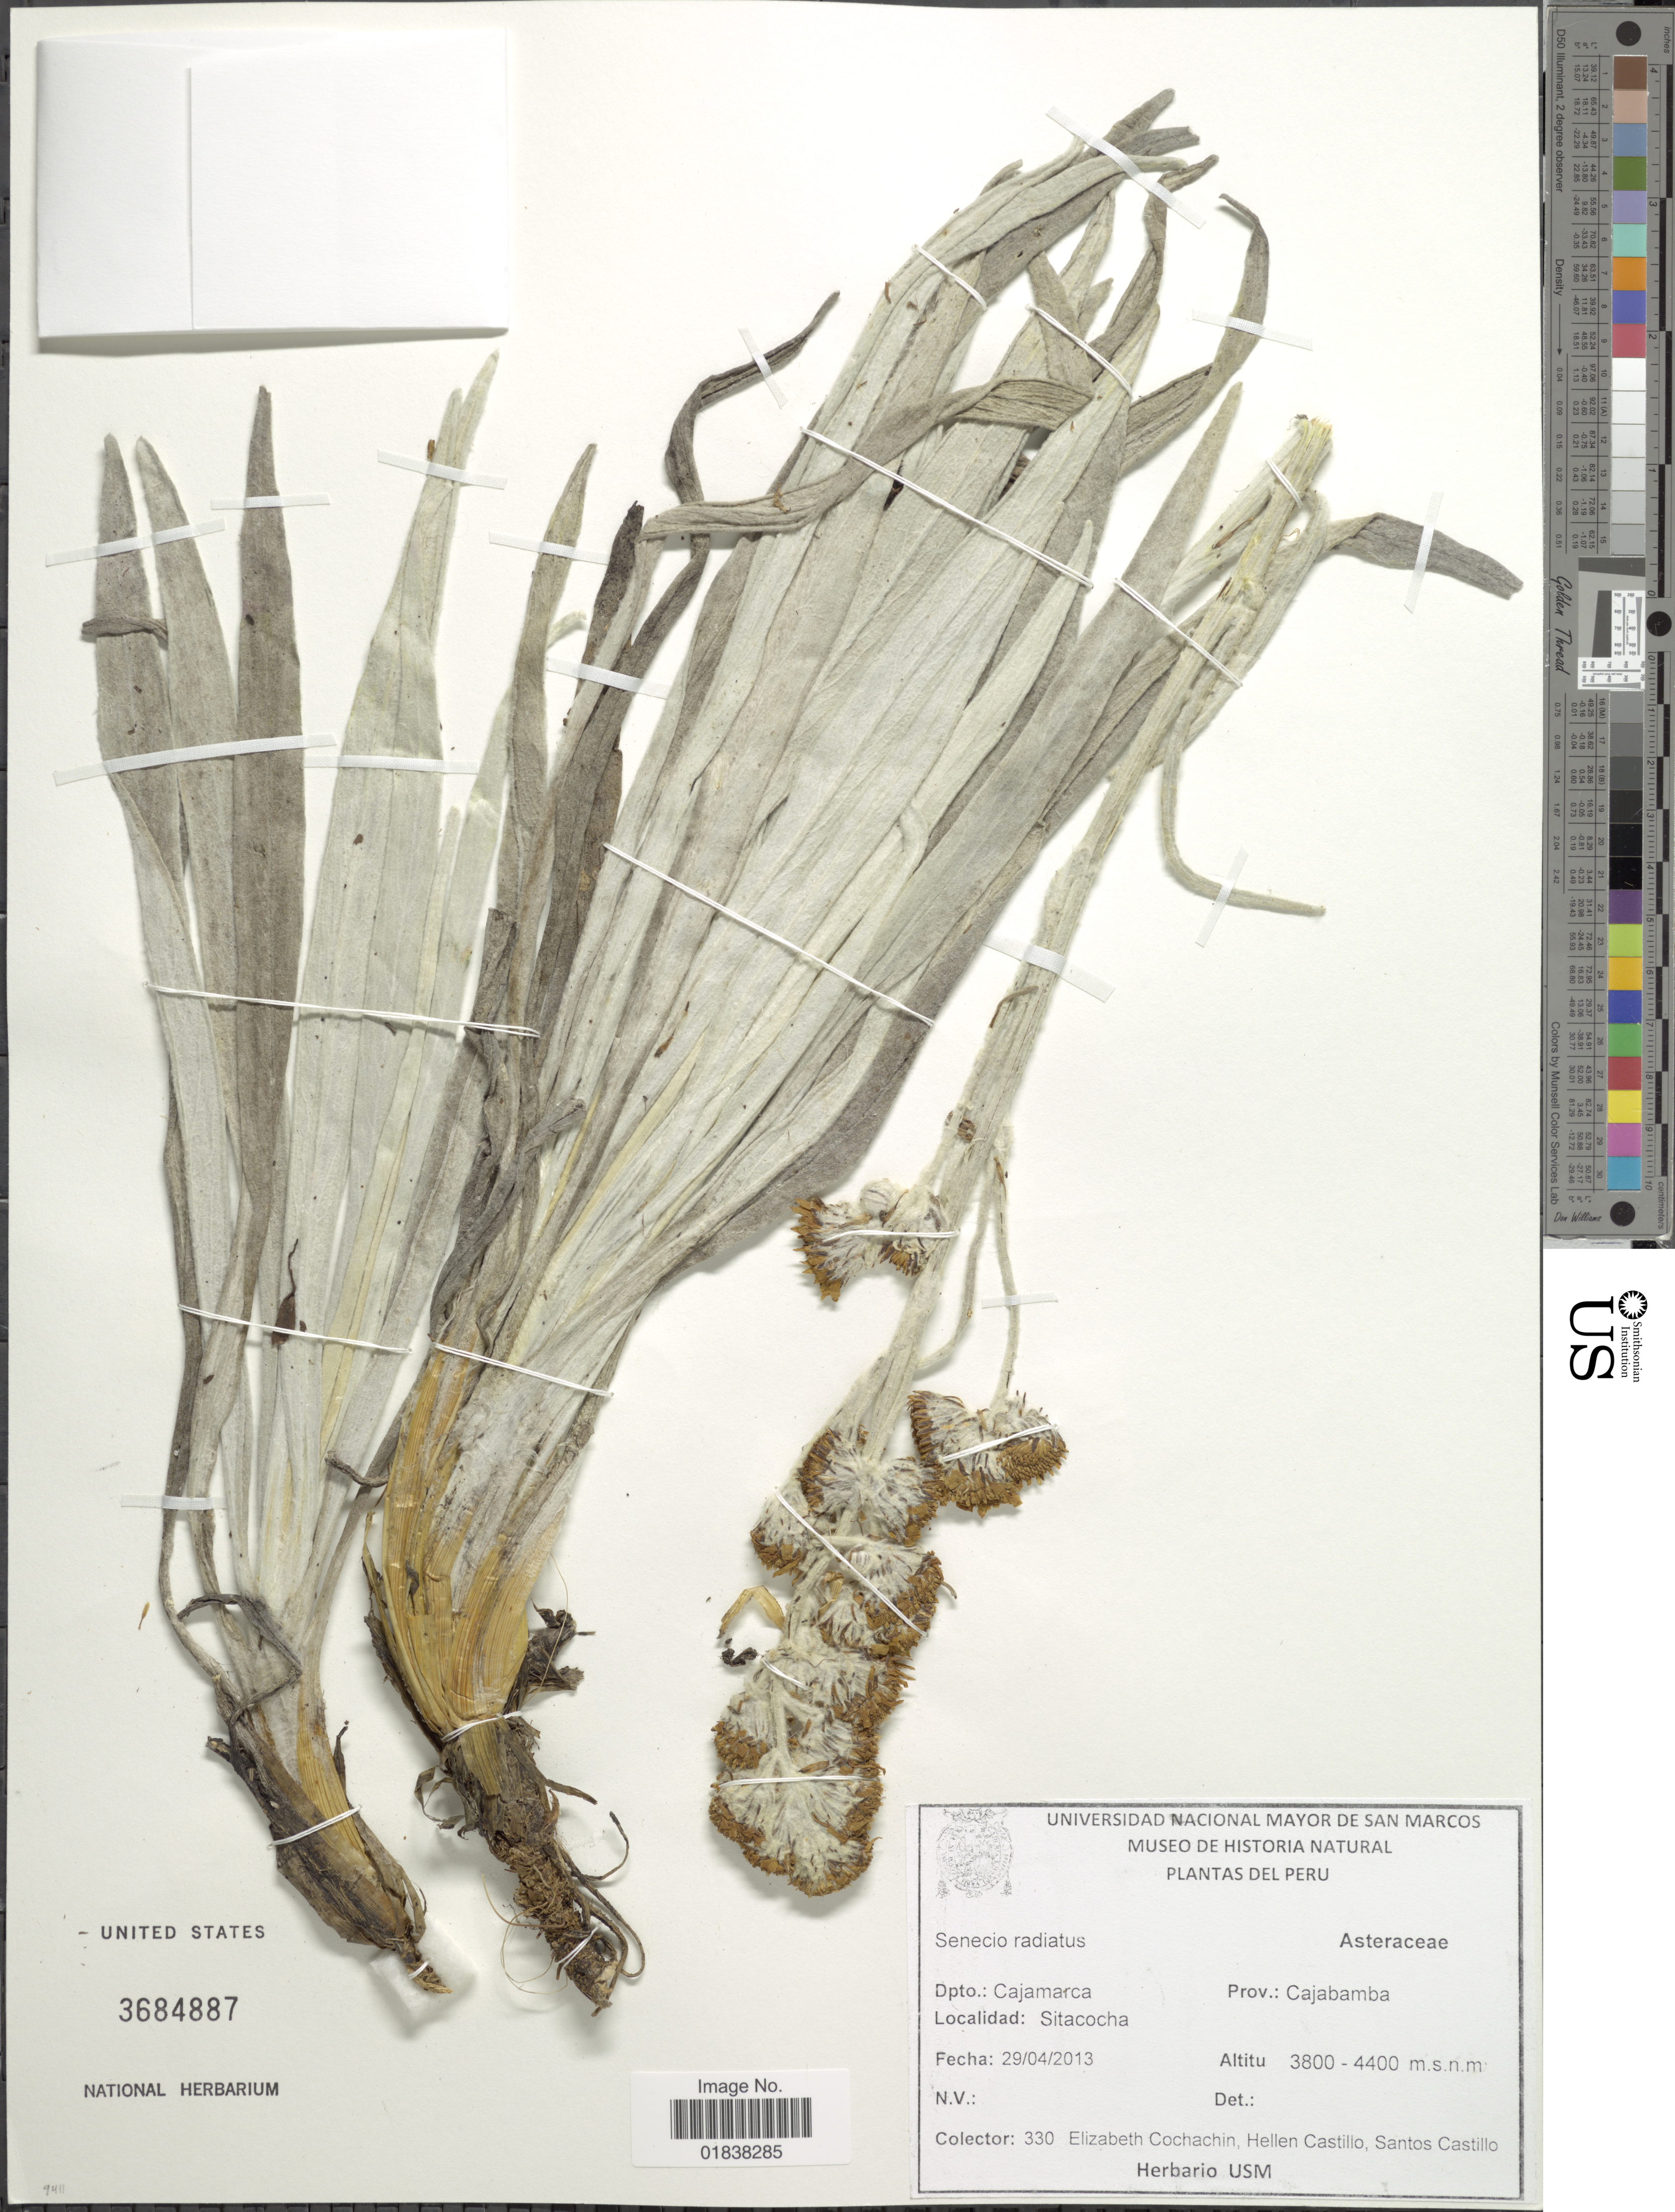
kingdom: Plantae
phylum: Tracheophyta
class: Magnoliopsida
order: Asterales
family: Asteraceae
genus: Senecio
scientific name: Senecio radiatus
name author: Cuatrec.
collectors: E. Cochachin Guerrero, H. Castillo & S. Castillo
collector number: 330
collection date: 2013-04-29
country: Peru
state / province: Cajamarca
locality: Prov. Cajabamba, Sitacocha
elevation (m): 3800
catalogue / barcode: US 3684887